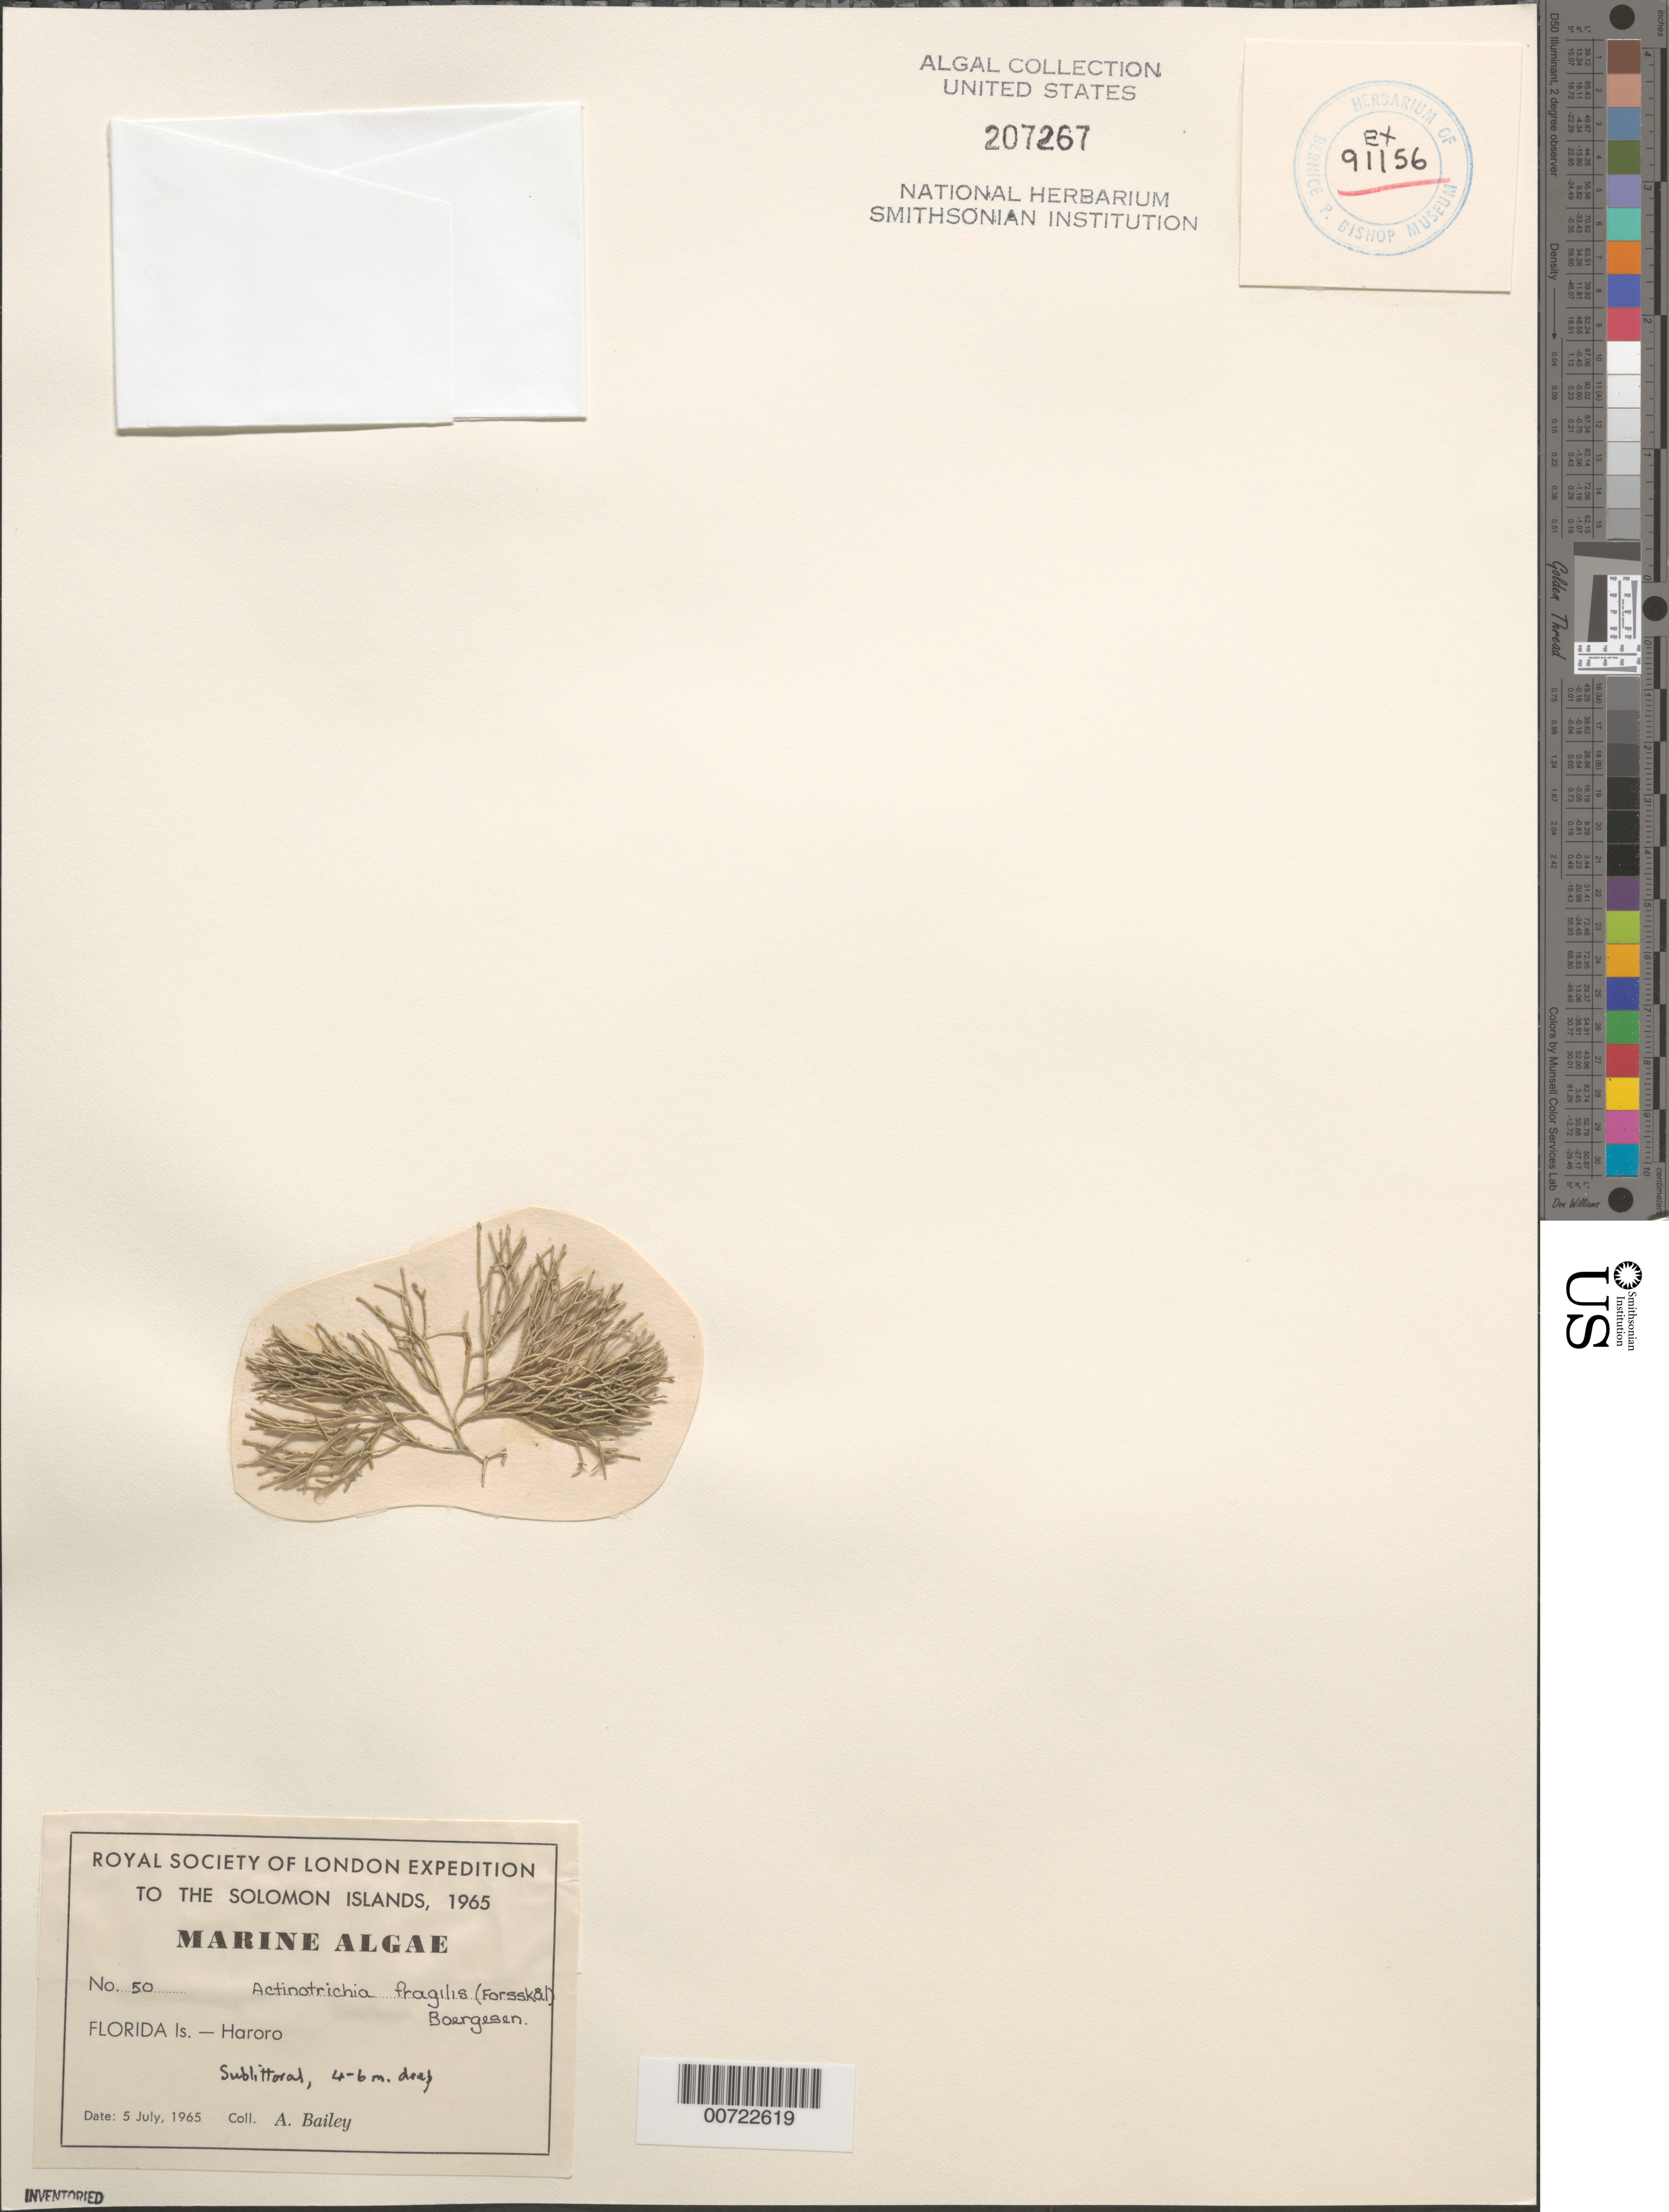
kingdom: Plantae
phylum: Rhodophyta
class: Florideophyceae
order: Nemaliales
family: Galaxauraceae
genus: Actinotrichia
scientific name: Actinotrichia fragilis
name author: (Forssk.) Børgesen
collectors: A. Bailey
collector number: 50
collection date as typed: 05 Jul 1965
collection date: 1965-07-05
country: Solomon Islands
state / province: Central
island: Nggela Sule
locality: Haroro (city)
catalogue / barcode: US 207267